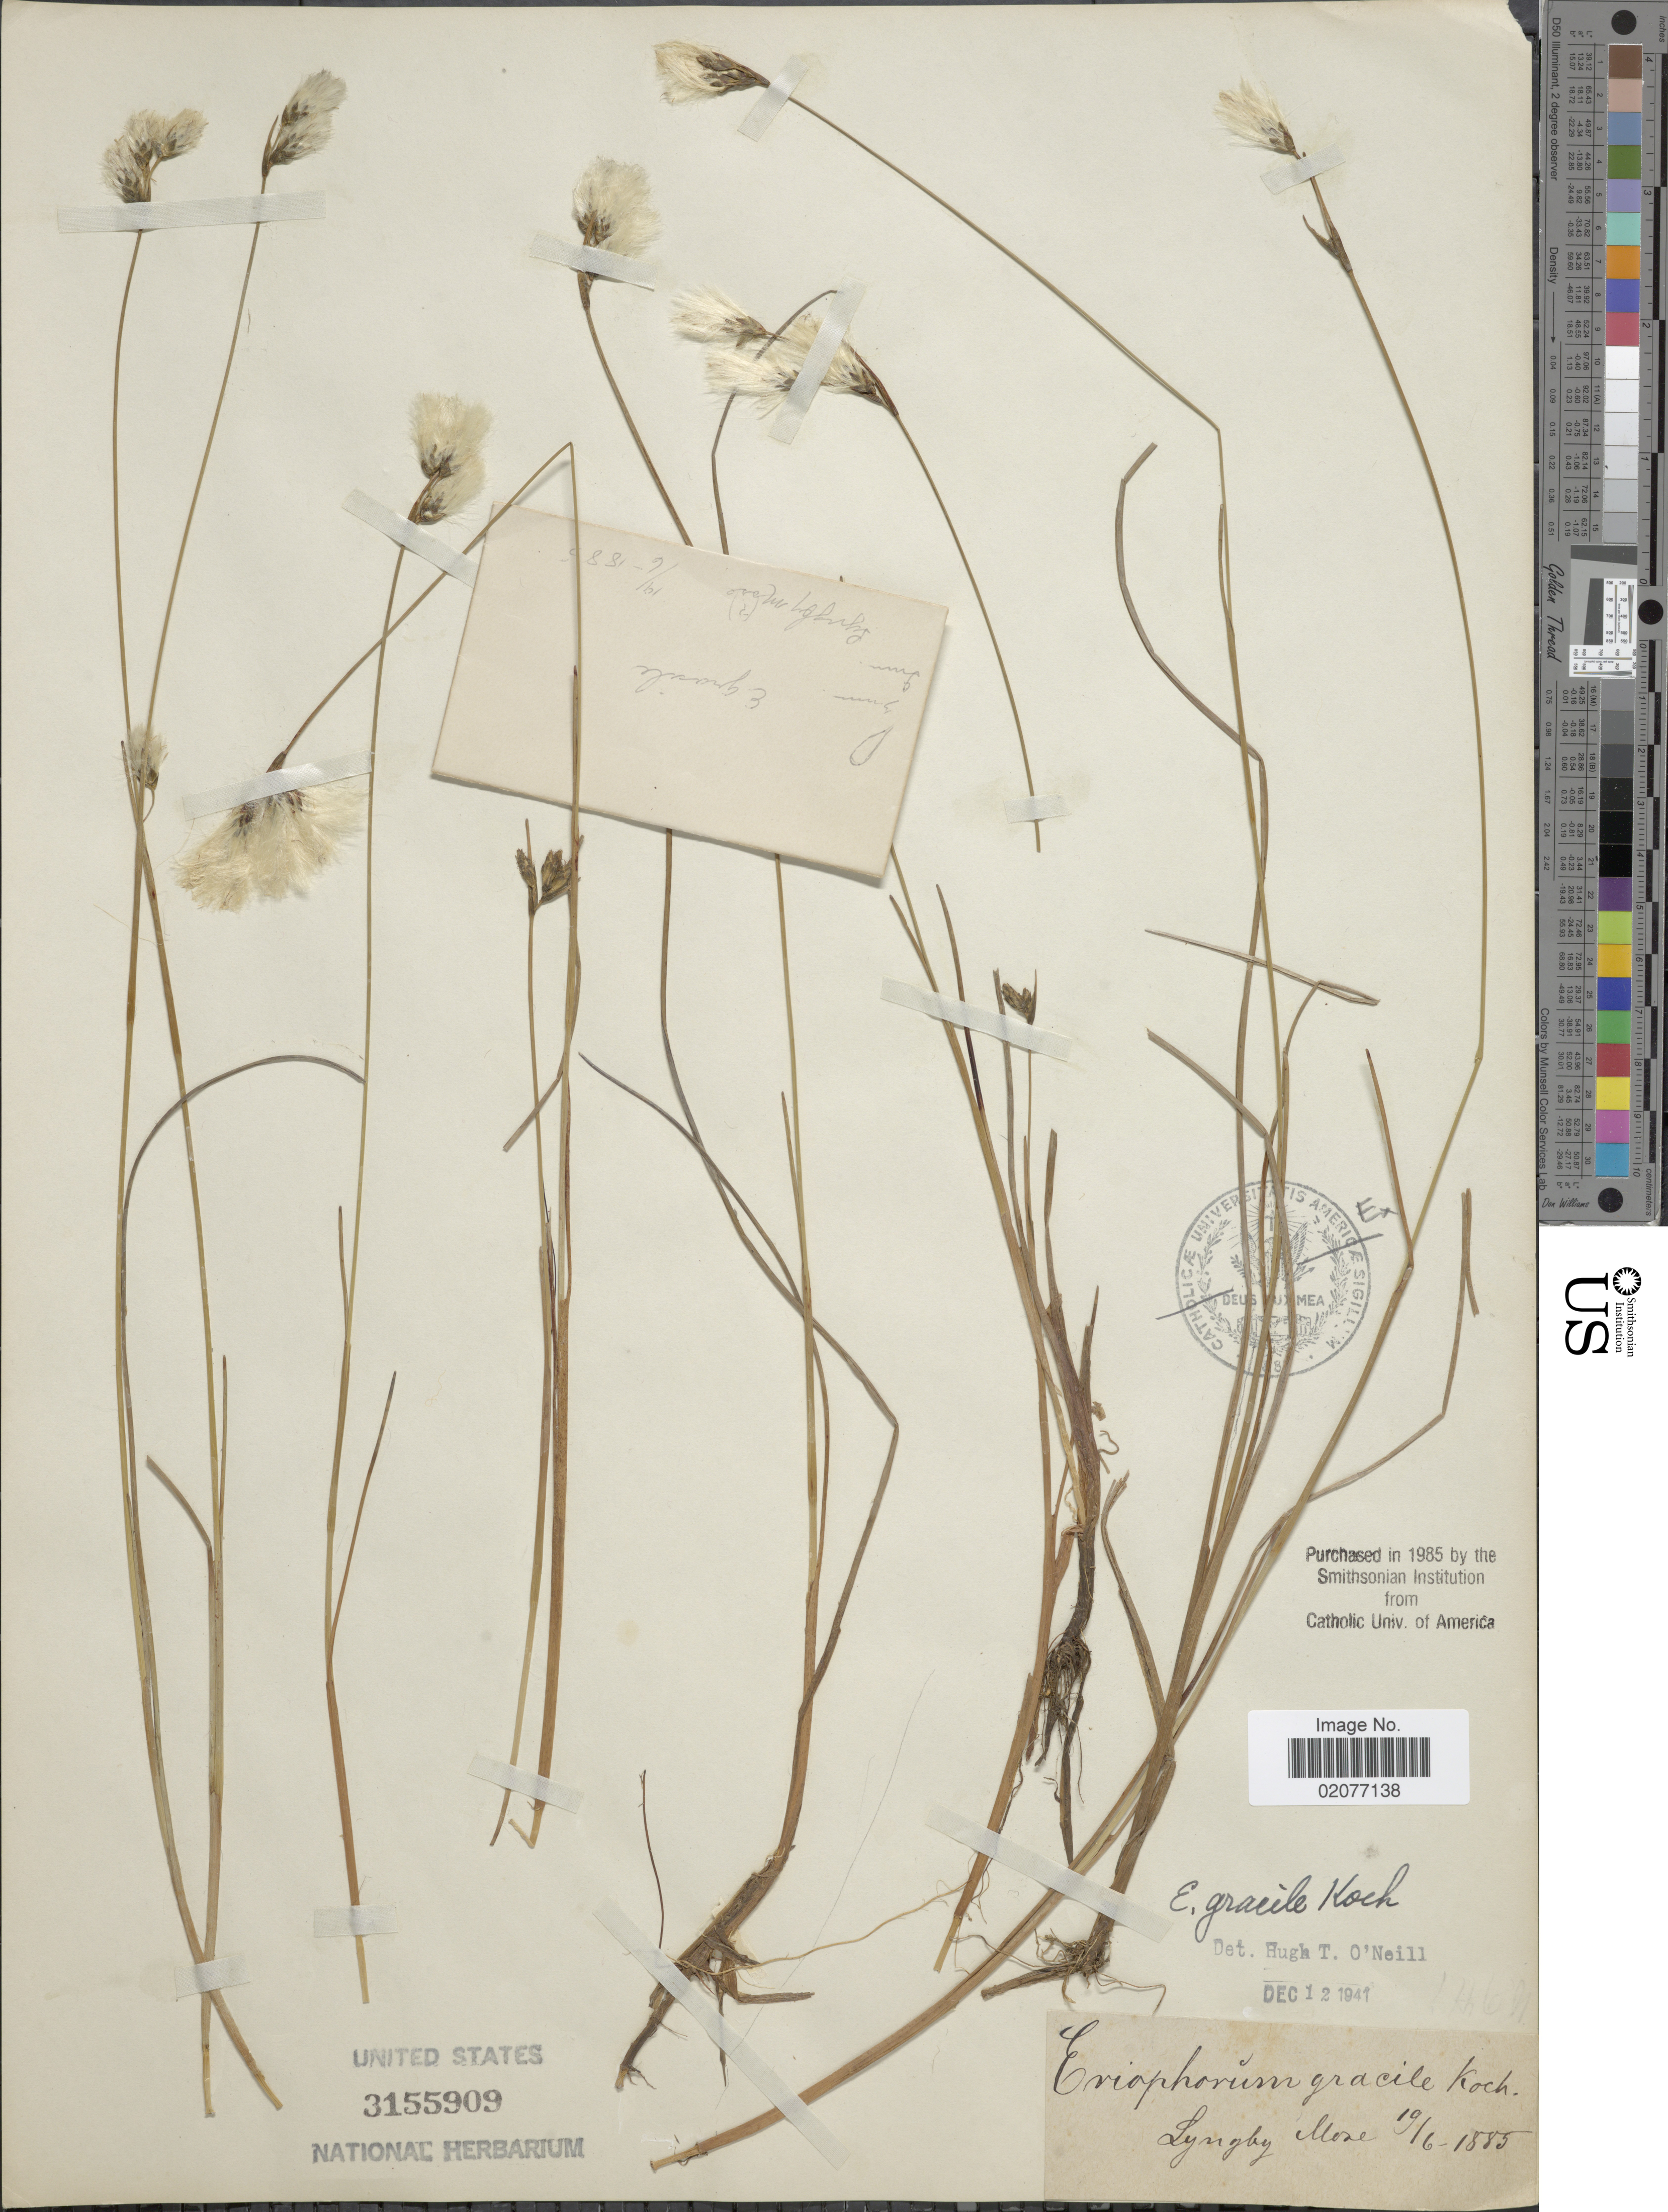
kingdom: Plantae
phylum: Tracheophyta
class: Liliopsida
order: Poales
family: Cyperaceae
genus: Eriophorum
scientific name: Eriophorum gracile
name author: W.D.J. Koch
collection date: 1885-06-19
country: Denmark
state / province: Sjæland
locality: Lyngby Mose